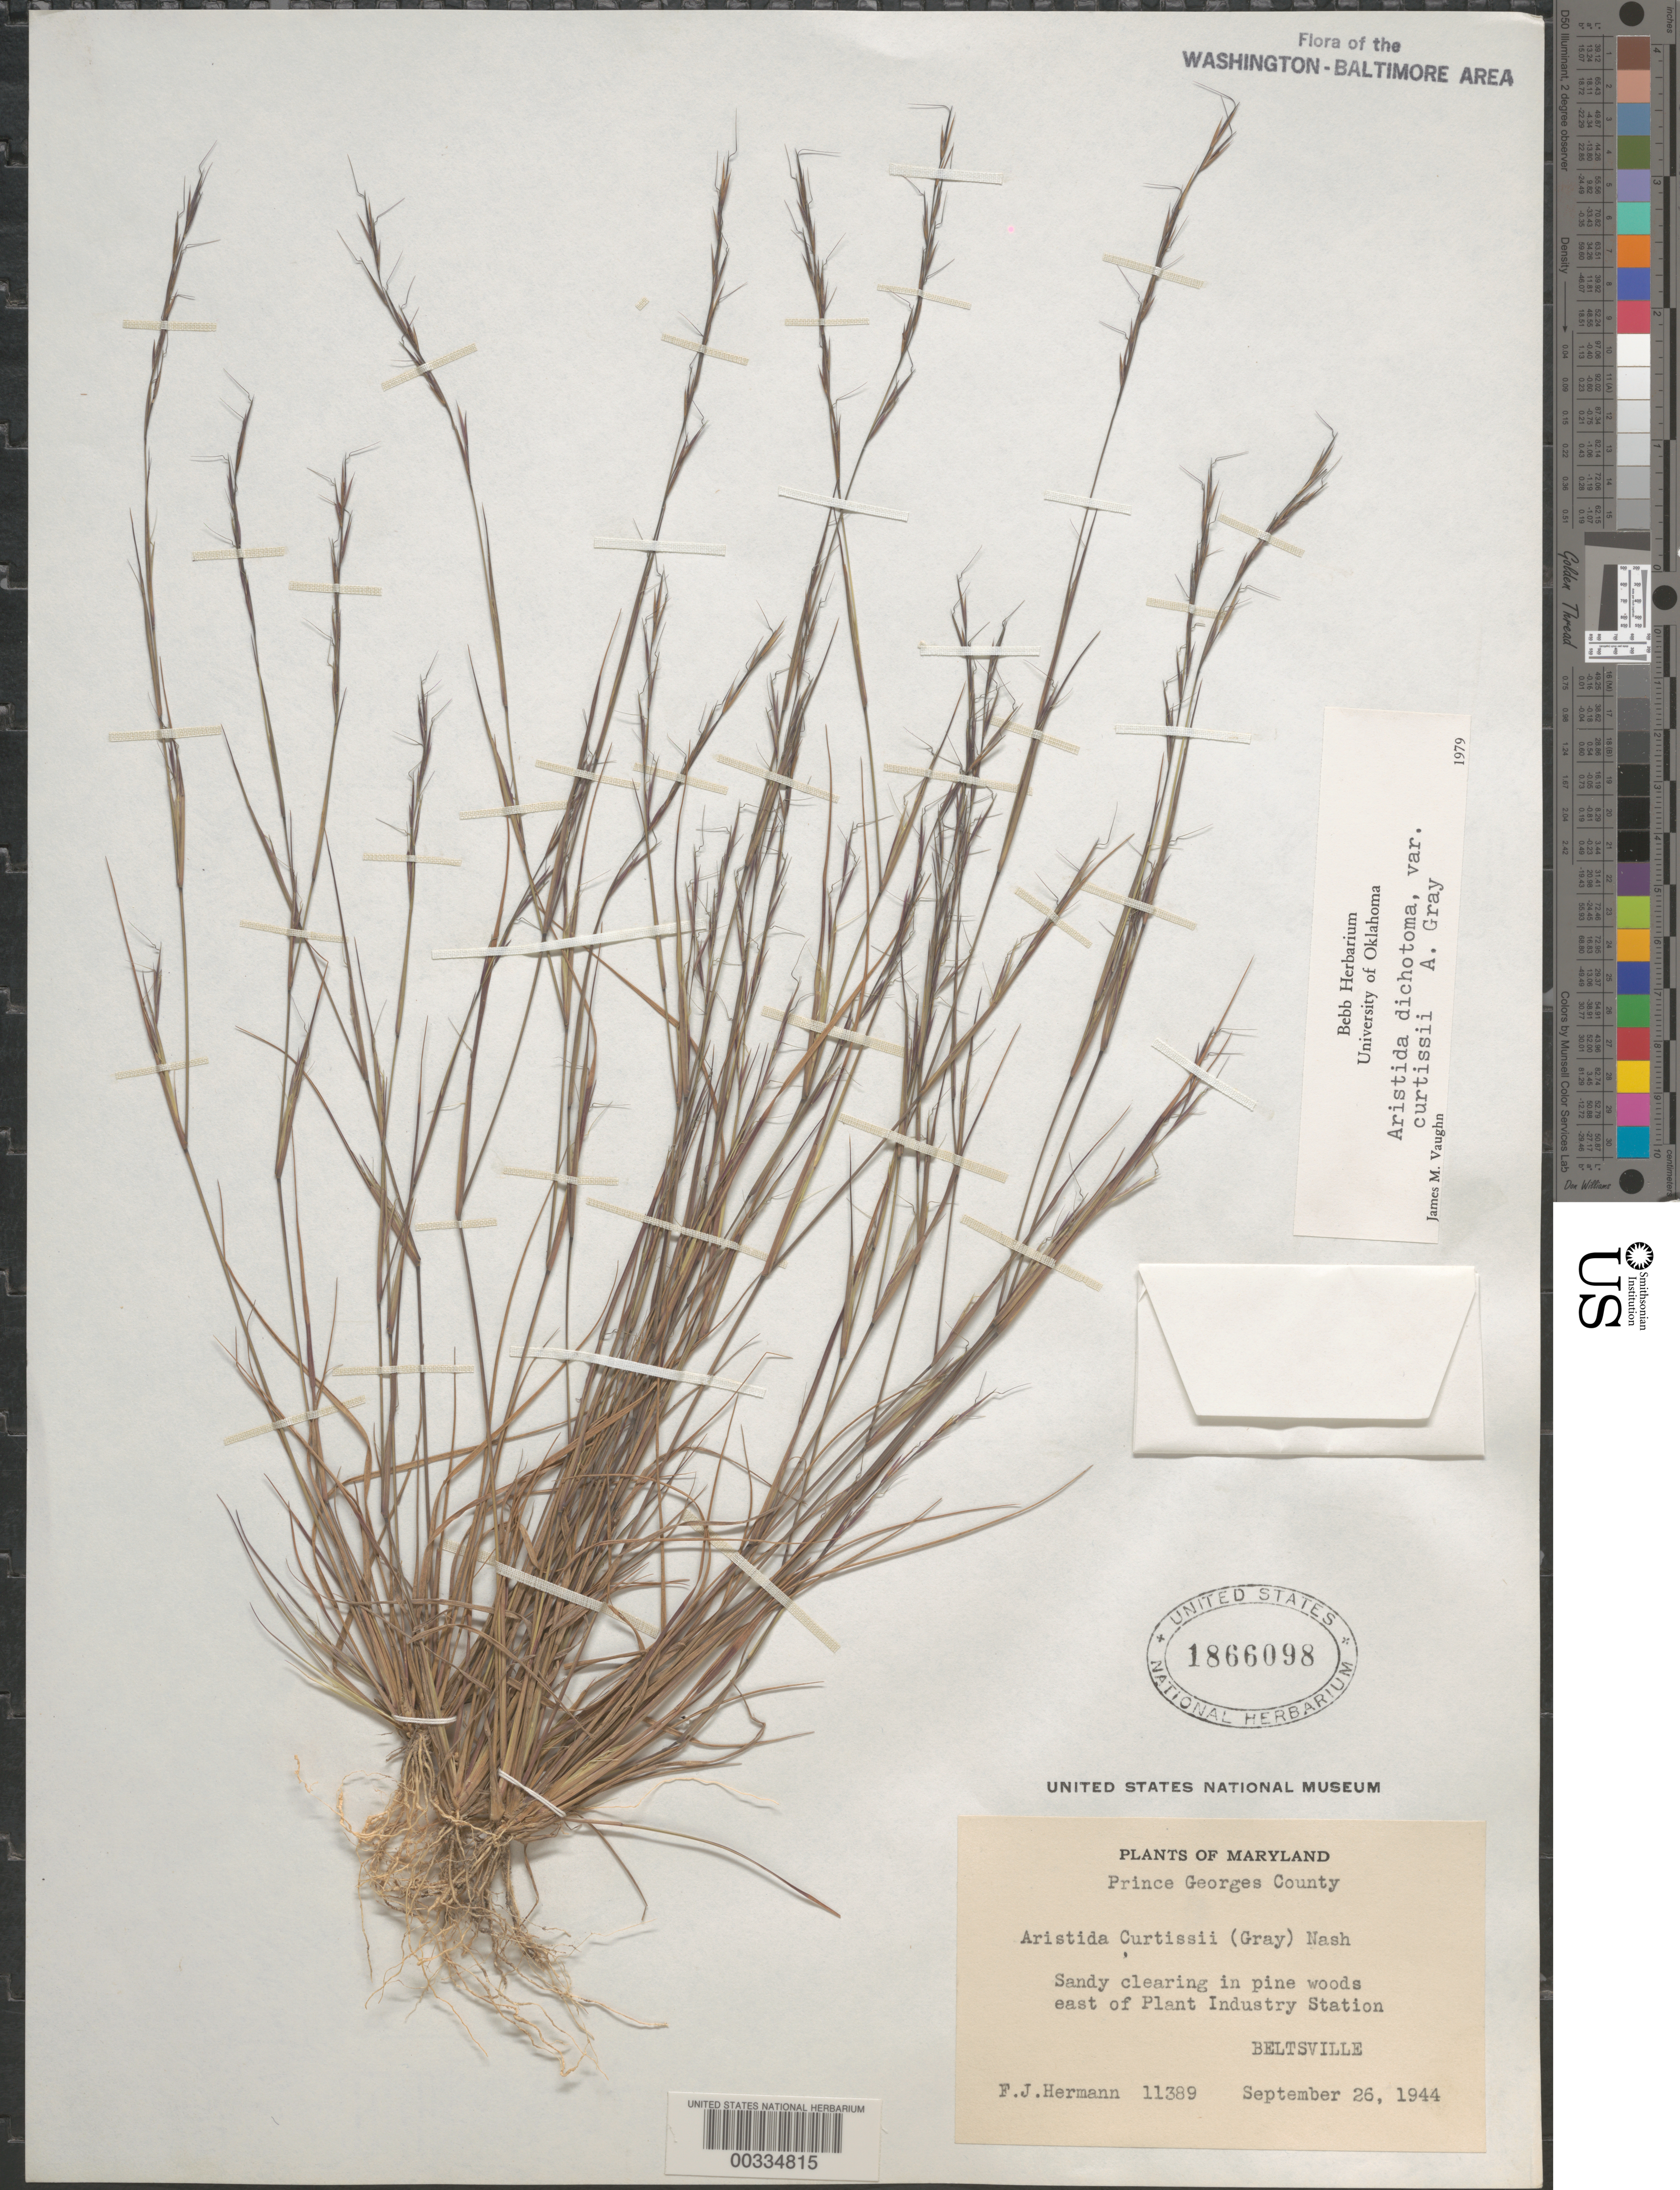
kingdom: Plantae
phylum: Tracheophyta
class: Liliopsida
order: Poales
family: Poaceae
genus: Aristida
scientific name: Aristida dichotoma var. curtisii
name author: A. Gray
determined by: Vaughn, J. M.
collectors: F. J. Hermann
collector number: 11389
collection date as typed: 26 Sep 1944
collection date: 1944-09-26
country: United States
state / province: Maryland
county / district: Prince George's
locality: Beltsville, east of Plant Industry Station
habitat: Sandy clearing in pine woods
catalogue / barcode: US 1866098